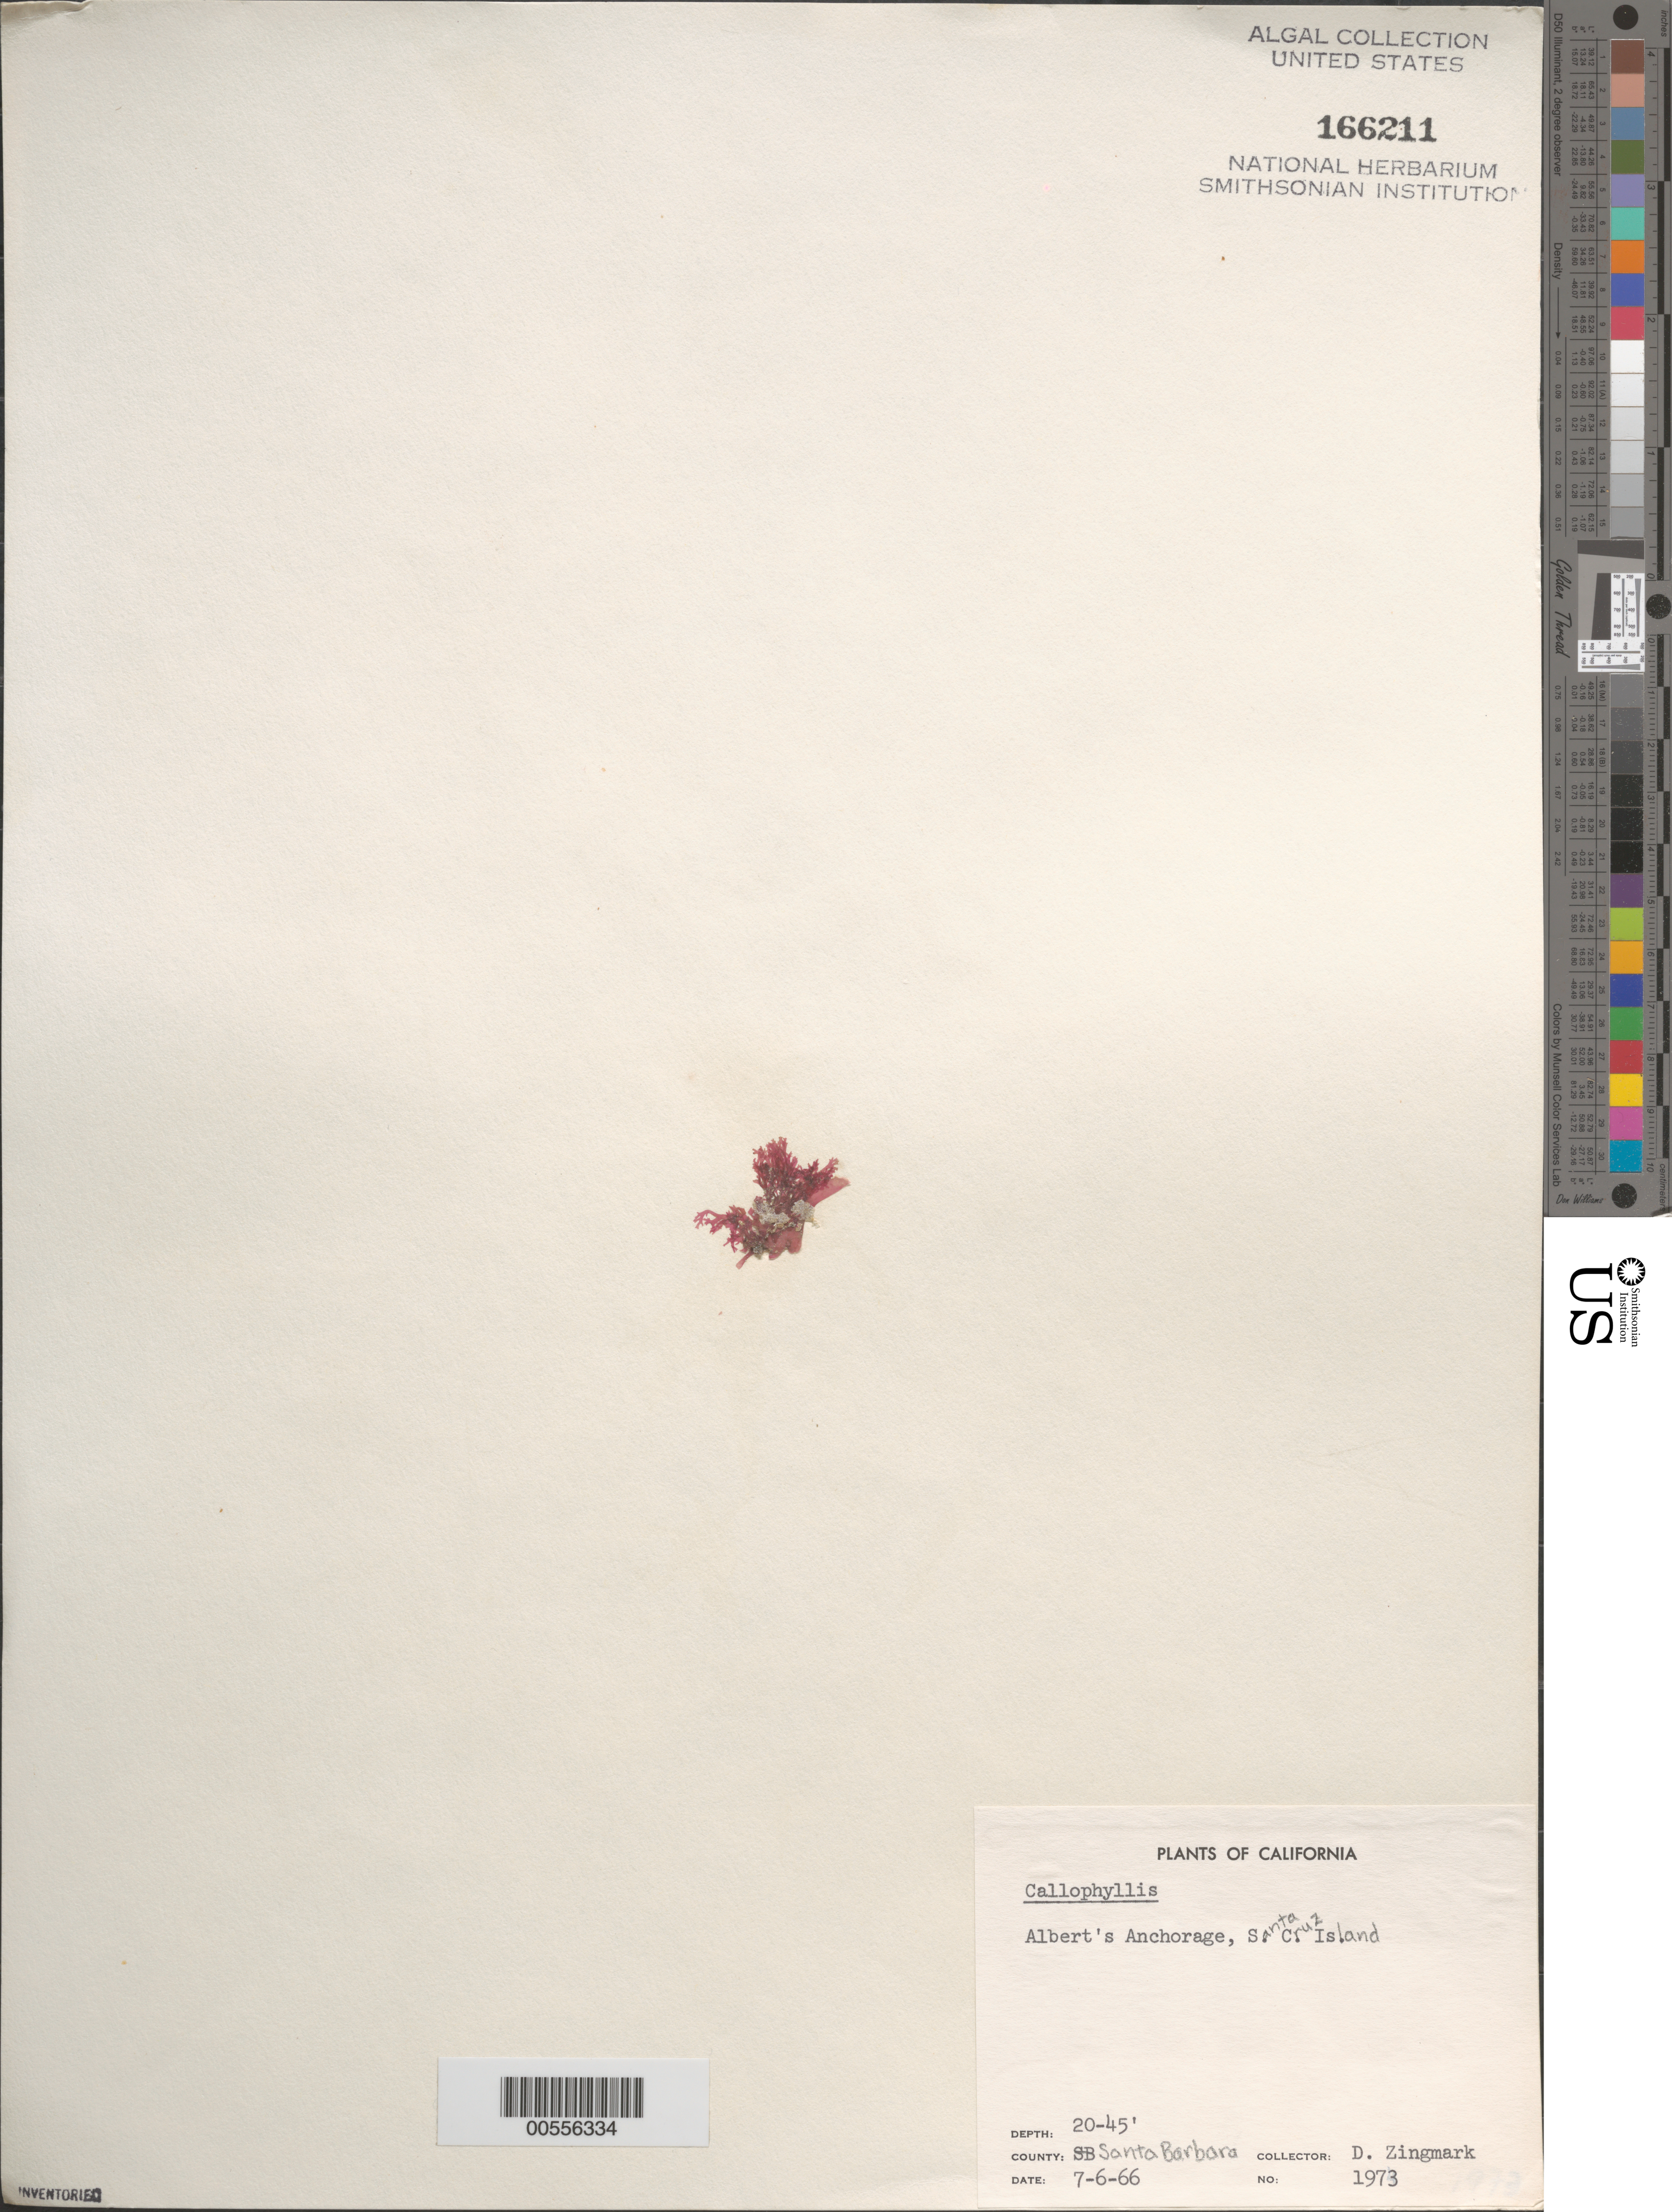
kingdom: Plantae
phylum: Rhodophyta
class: Florideophyceae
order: Gigartinales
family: Kallymeniaceae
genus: Callophyllis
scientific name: Callophyllis sp.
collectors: R. Zingmark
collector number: Neushul 1973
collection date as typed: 06 Jul 1966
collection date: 1966-07-06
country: United States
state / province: California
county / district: Santa Barbara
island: Santa Cruz Island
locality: Albert's Anchorage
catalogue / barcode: US 166211